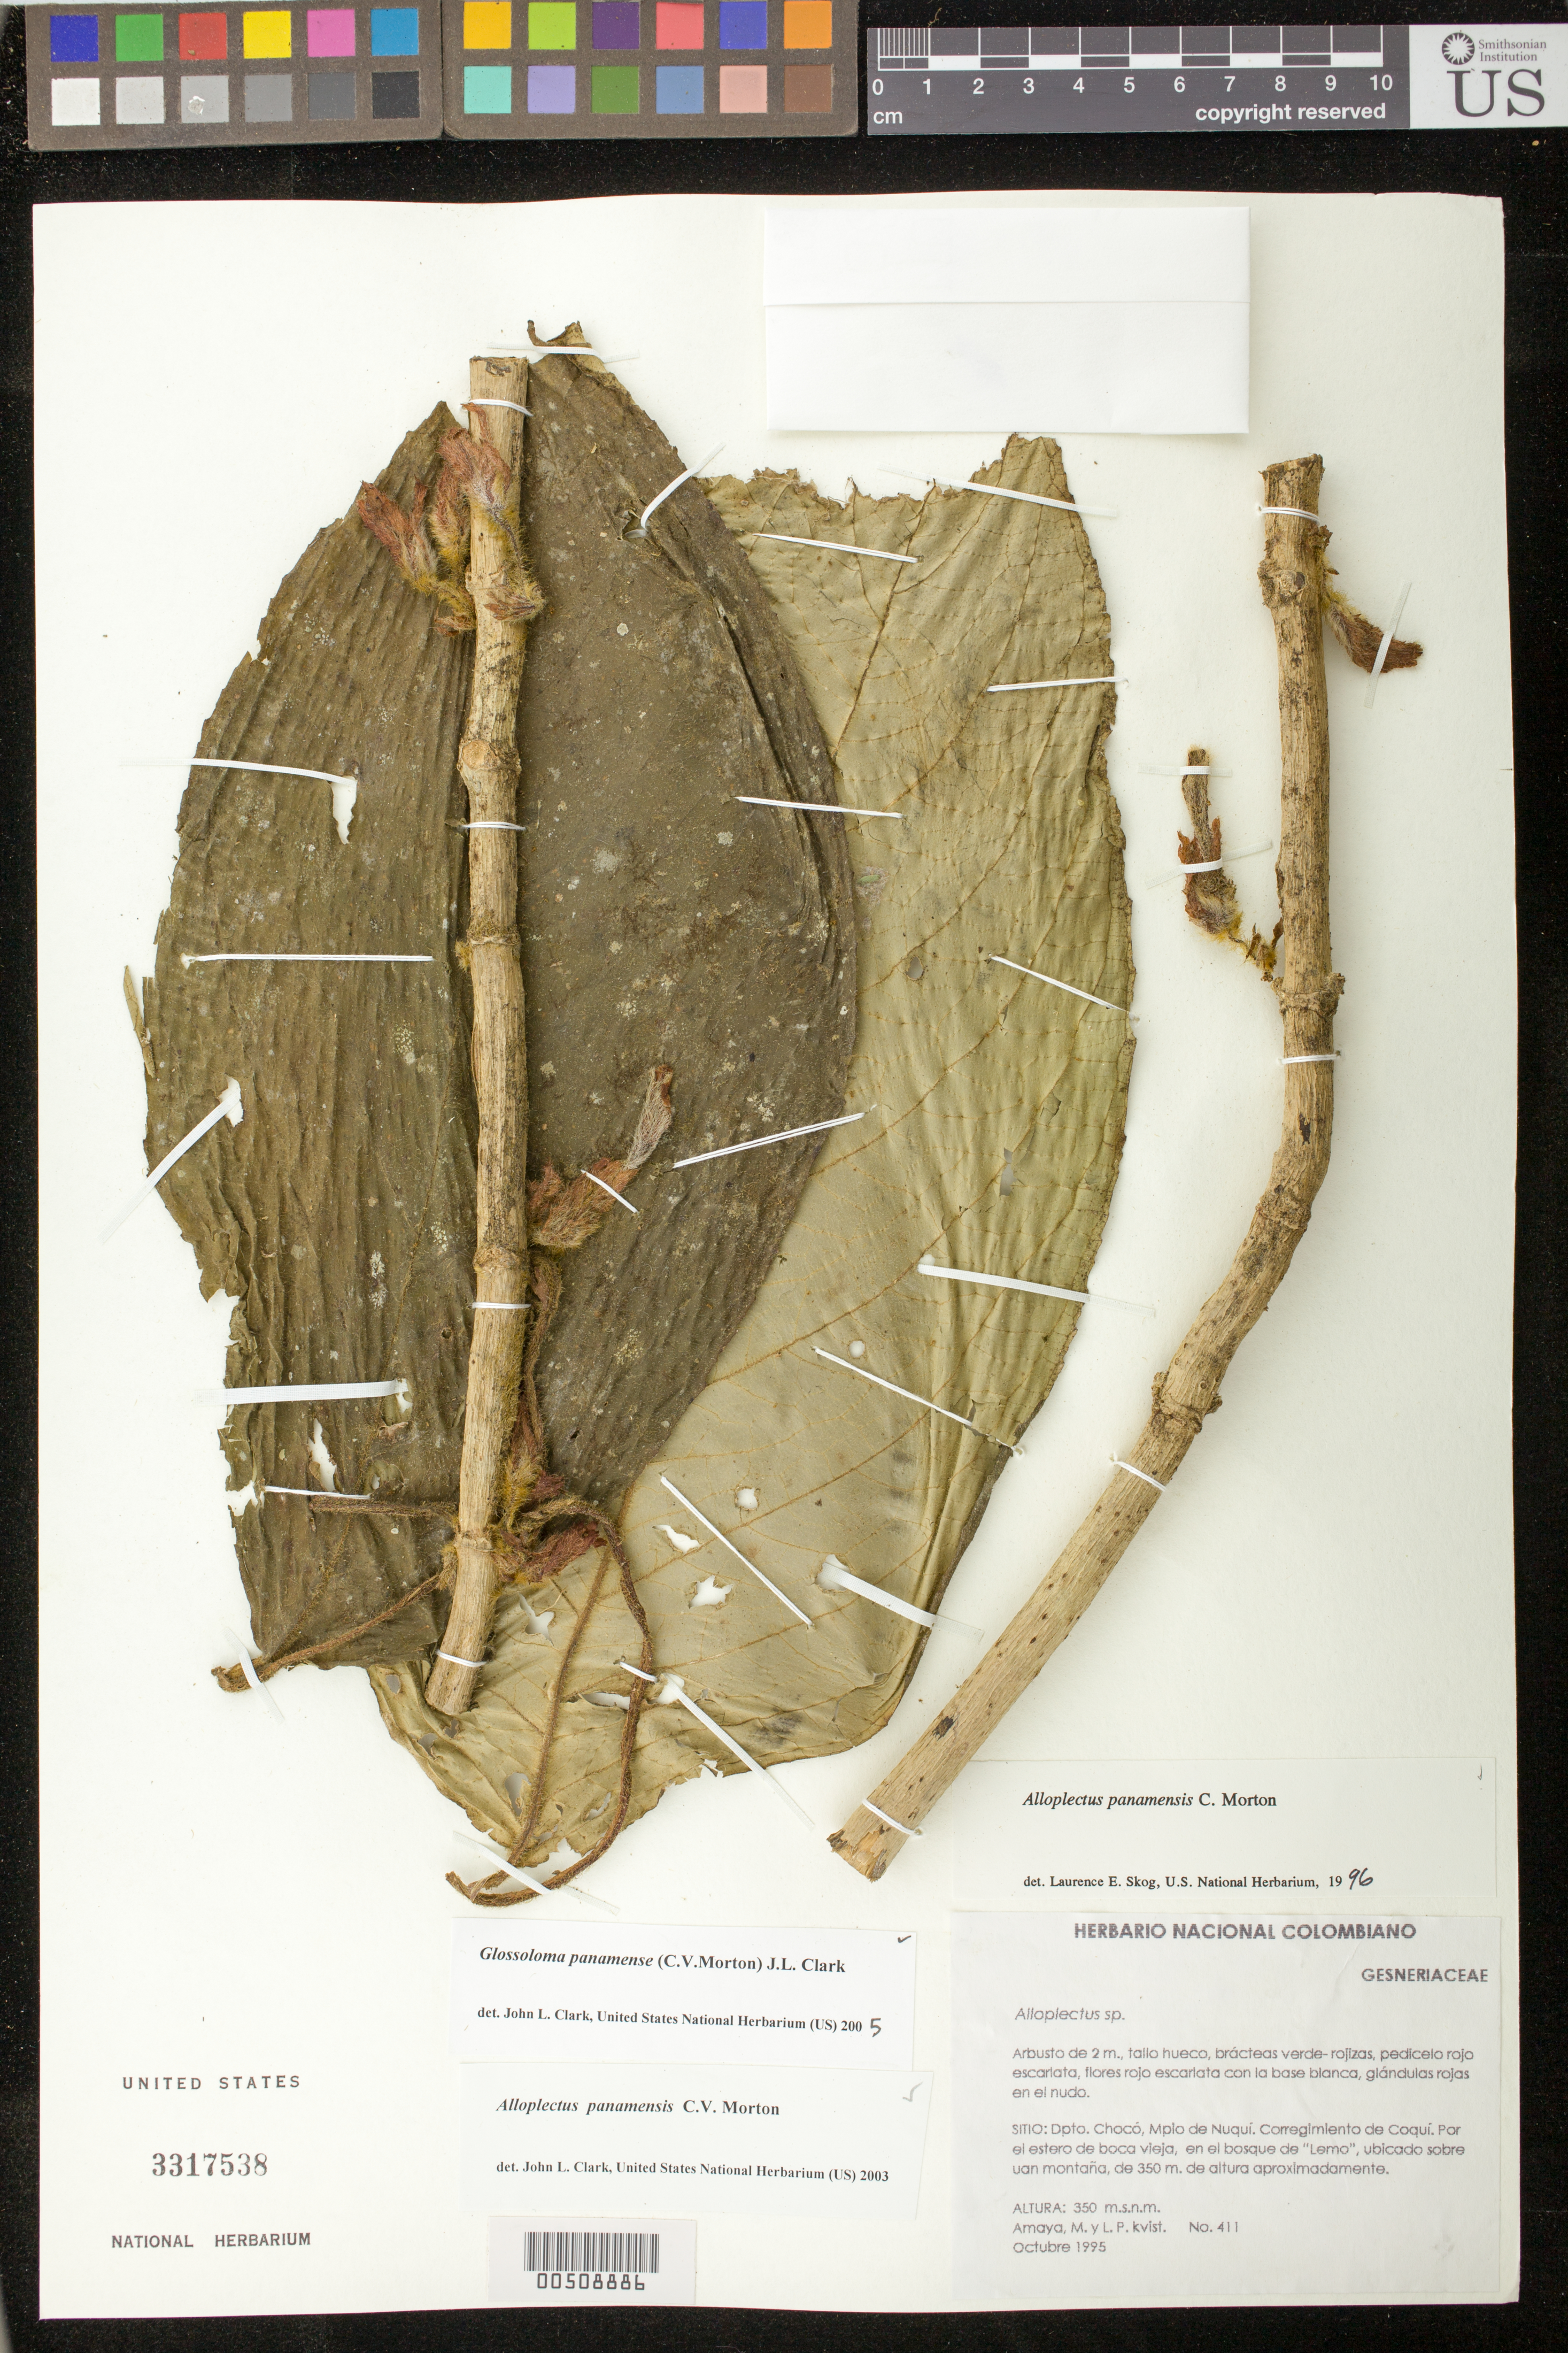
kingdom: Plantae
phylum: Tracheophyta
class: Magnoliopsida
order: Lamiales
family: Gesneriaceae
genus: Glossoloma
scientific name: Glossoloma panamense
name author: (C.V. Morton) J.L. Clark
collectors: M. Amaya & L. P. Kvist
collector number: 411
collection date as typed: Oct 1995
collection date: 1995-10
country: Colombia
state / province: Chocó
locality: Mpio. de Nuquí. Corregimiento de Coquí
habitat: Por el estero de boca vieja, en el bosque de "Lemo", ubicado sobre una montaña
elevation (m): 350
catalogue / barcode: US 3317538